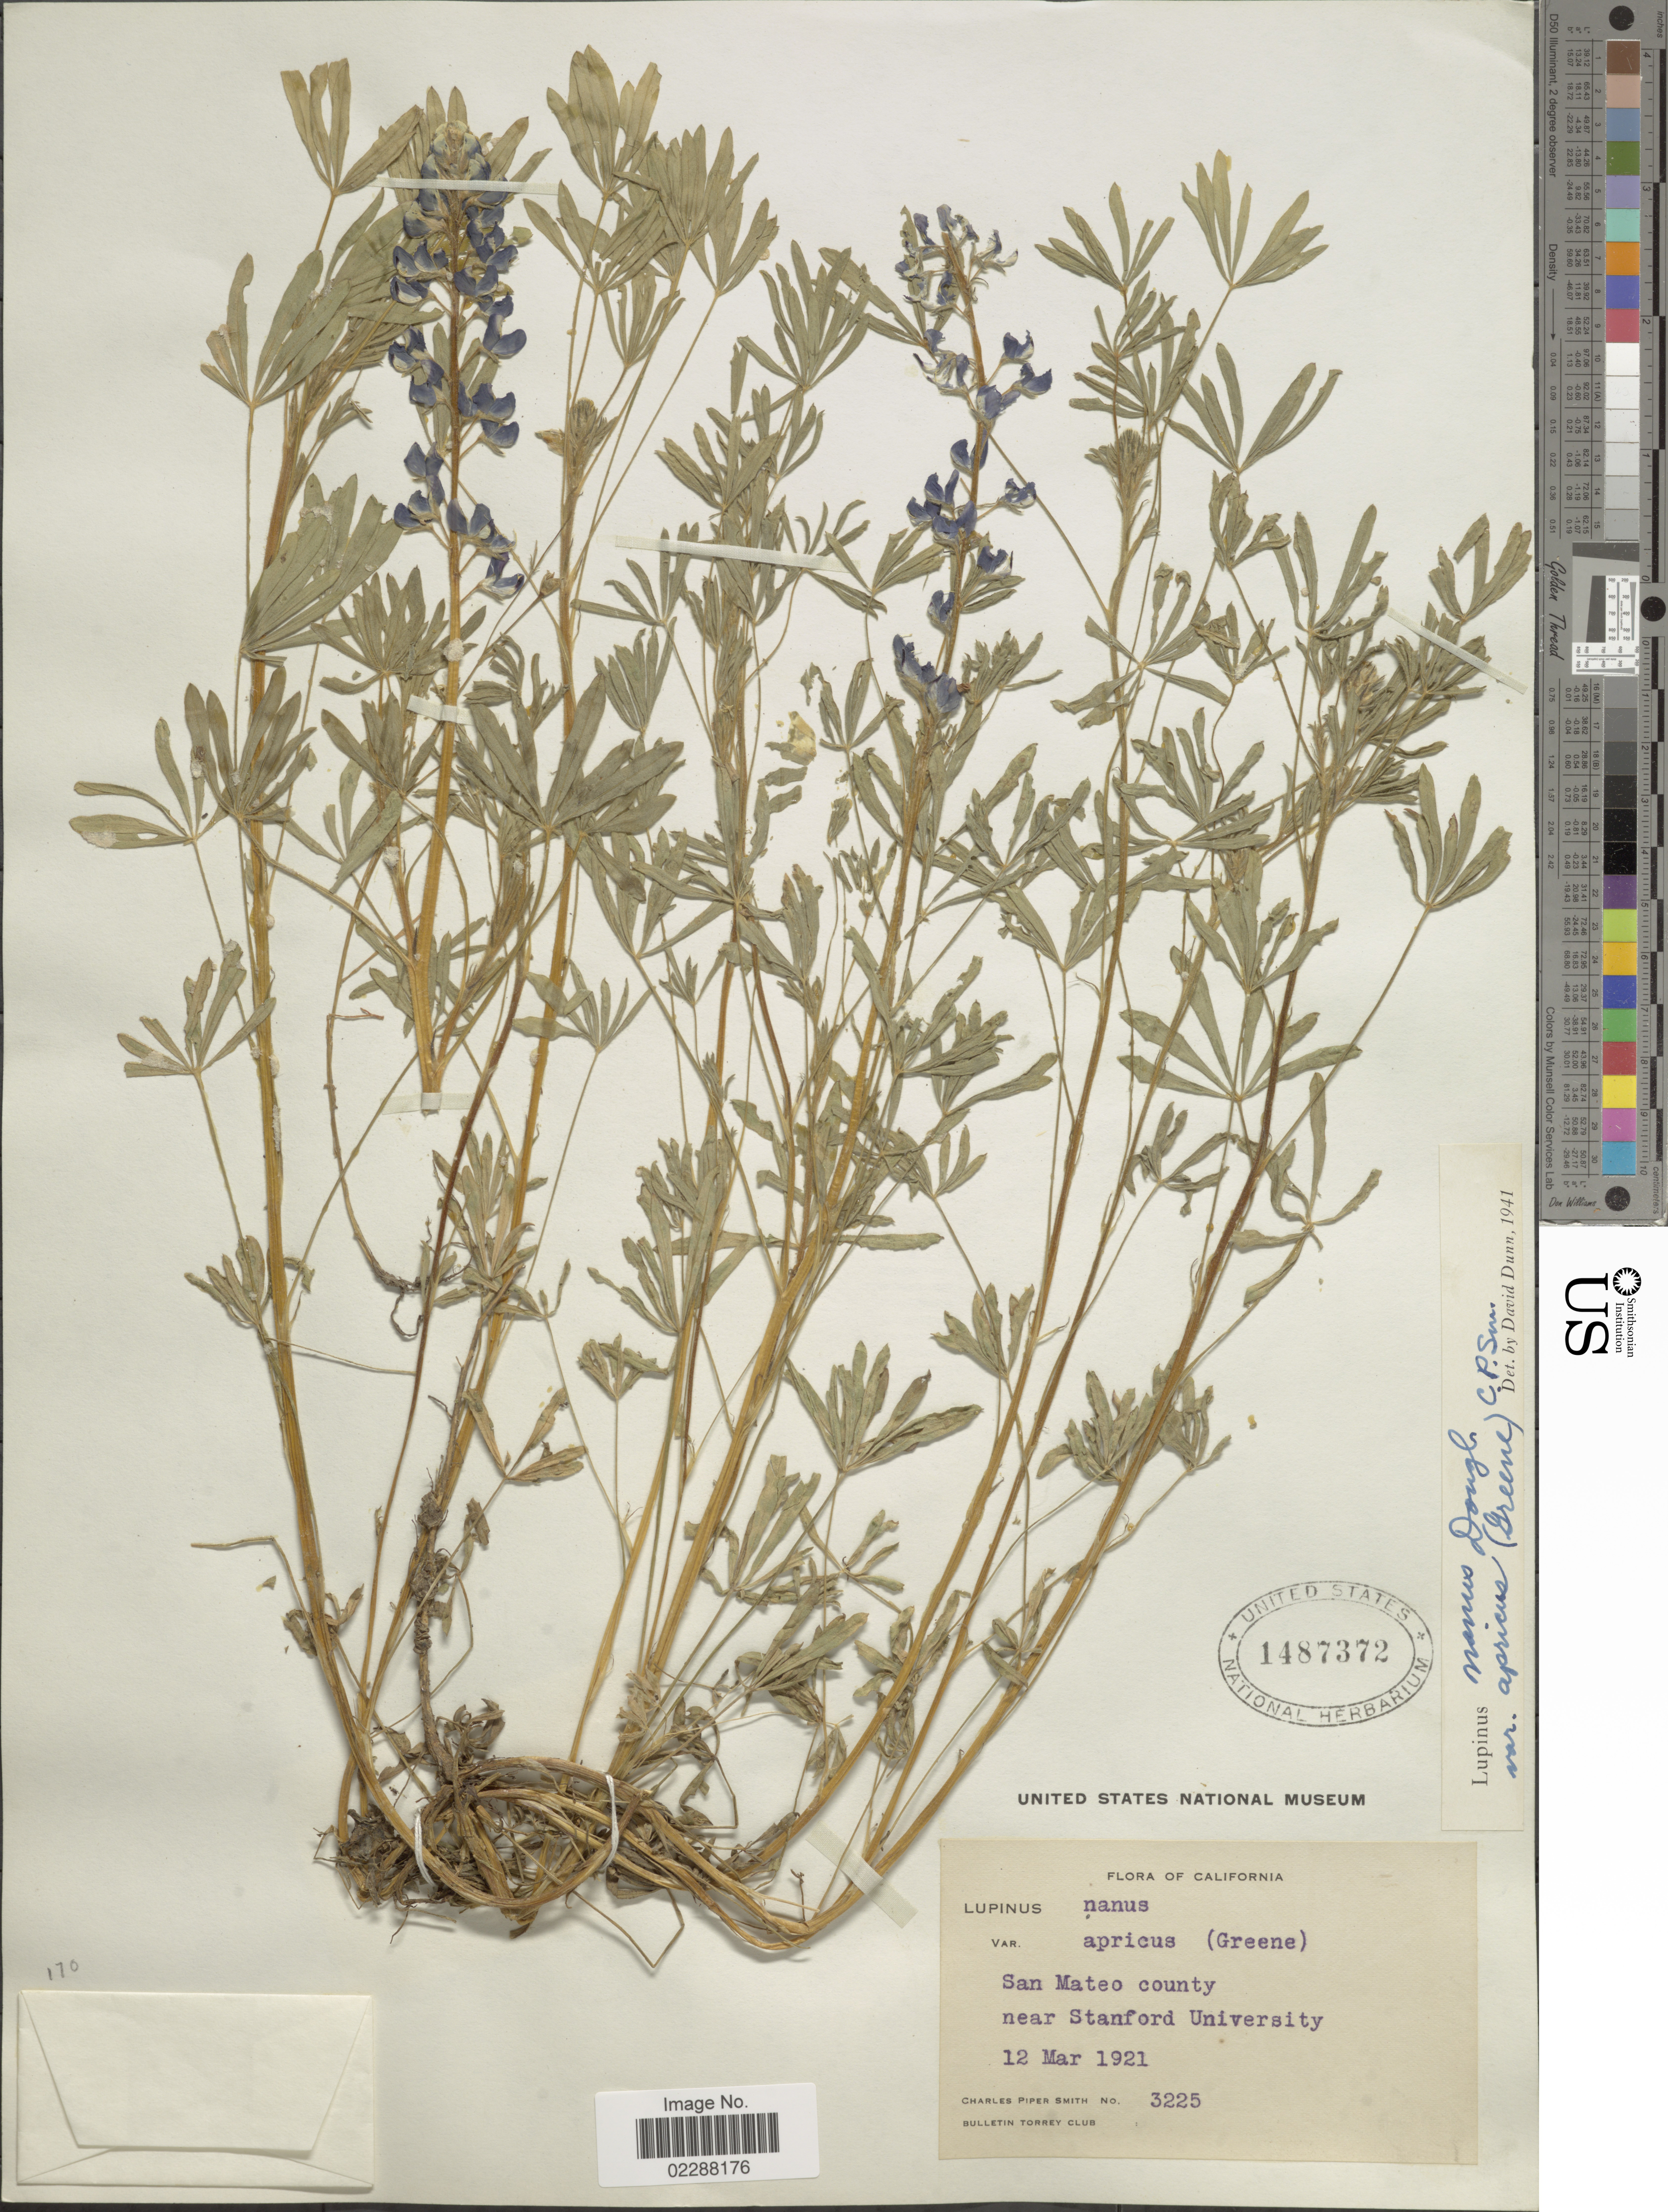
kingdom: Plantae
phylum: Tracheophyta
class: Magnoliopsida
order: Fabales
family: Fabaceae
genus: Lupinus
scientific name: Lupinus vallicola subsp. apricus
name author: (Greene) D.B. Dunn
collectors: C. P. Smith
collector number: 3225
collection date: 1921-03-12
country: United States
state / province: California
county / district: San Mateo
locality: San Mateo coumnty, near Stanford University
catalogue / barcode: US 1487372